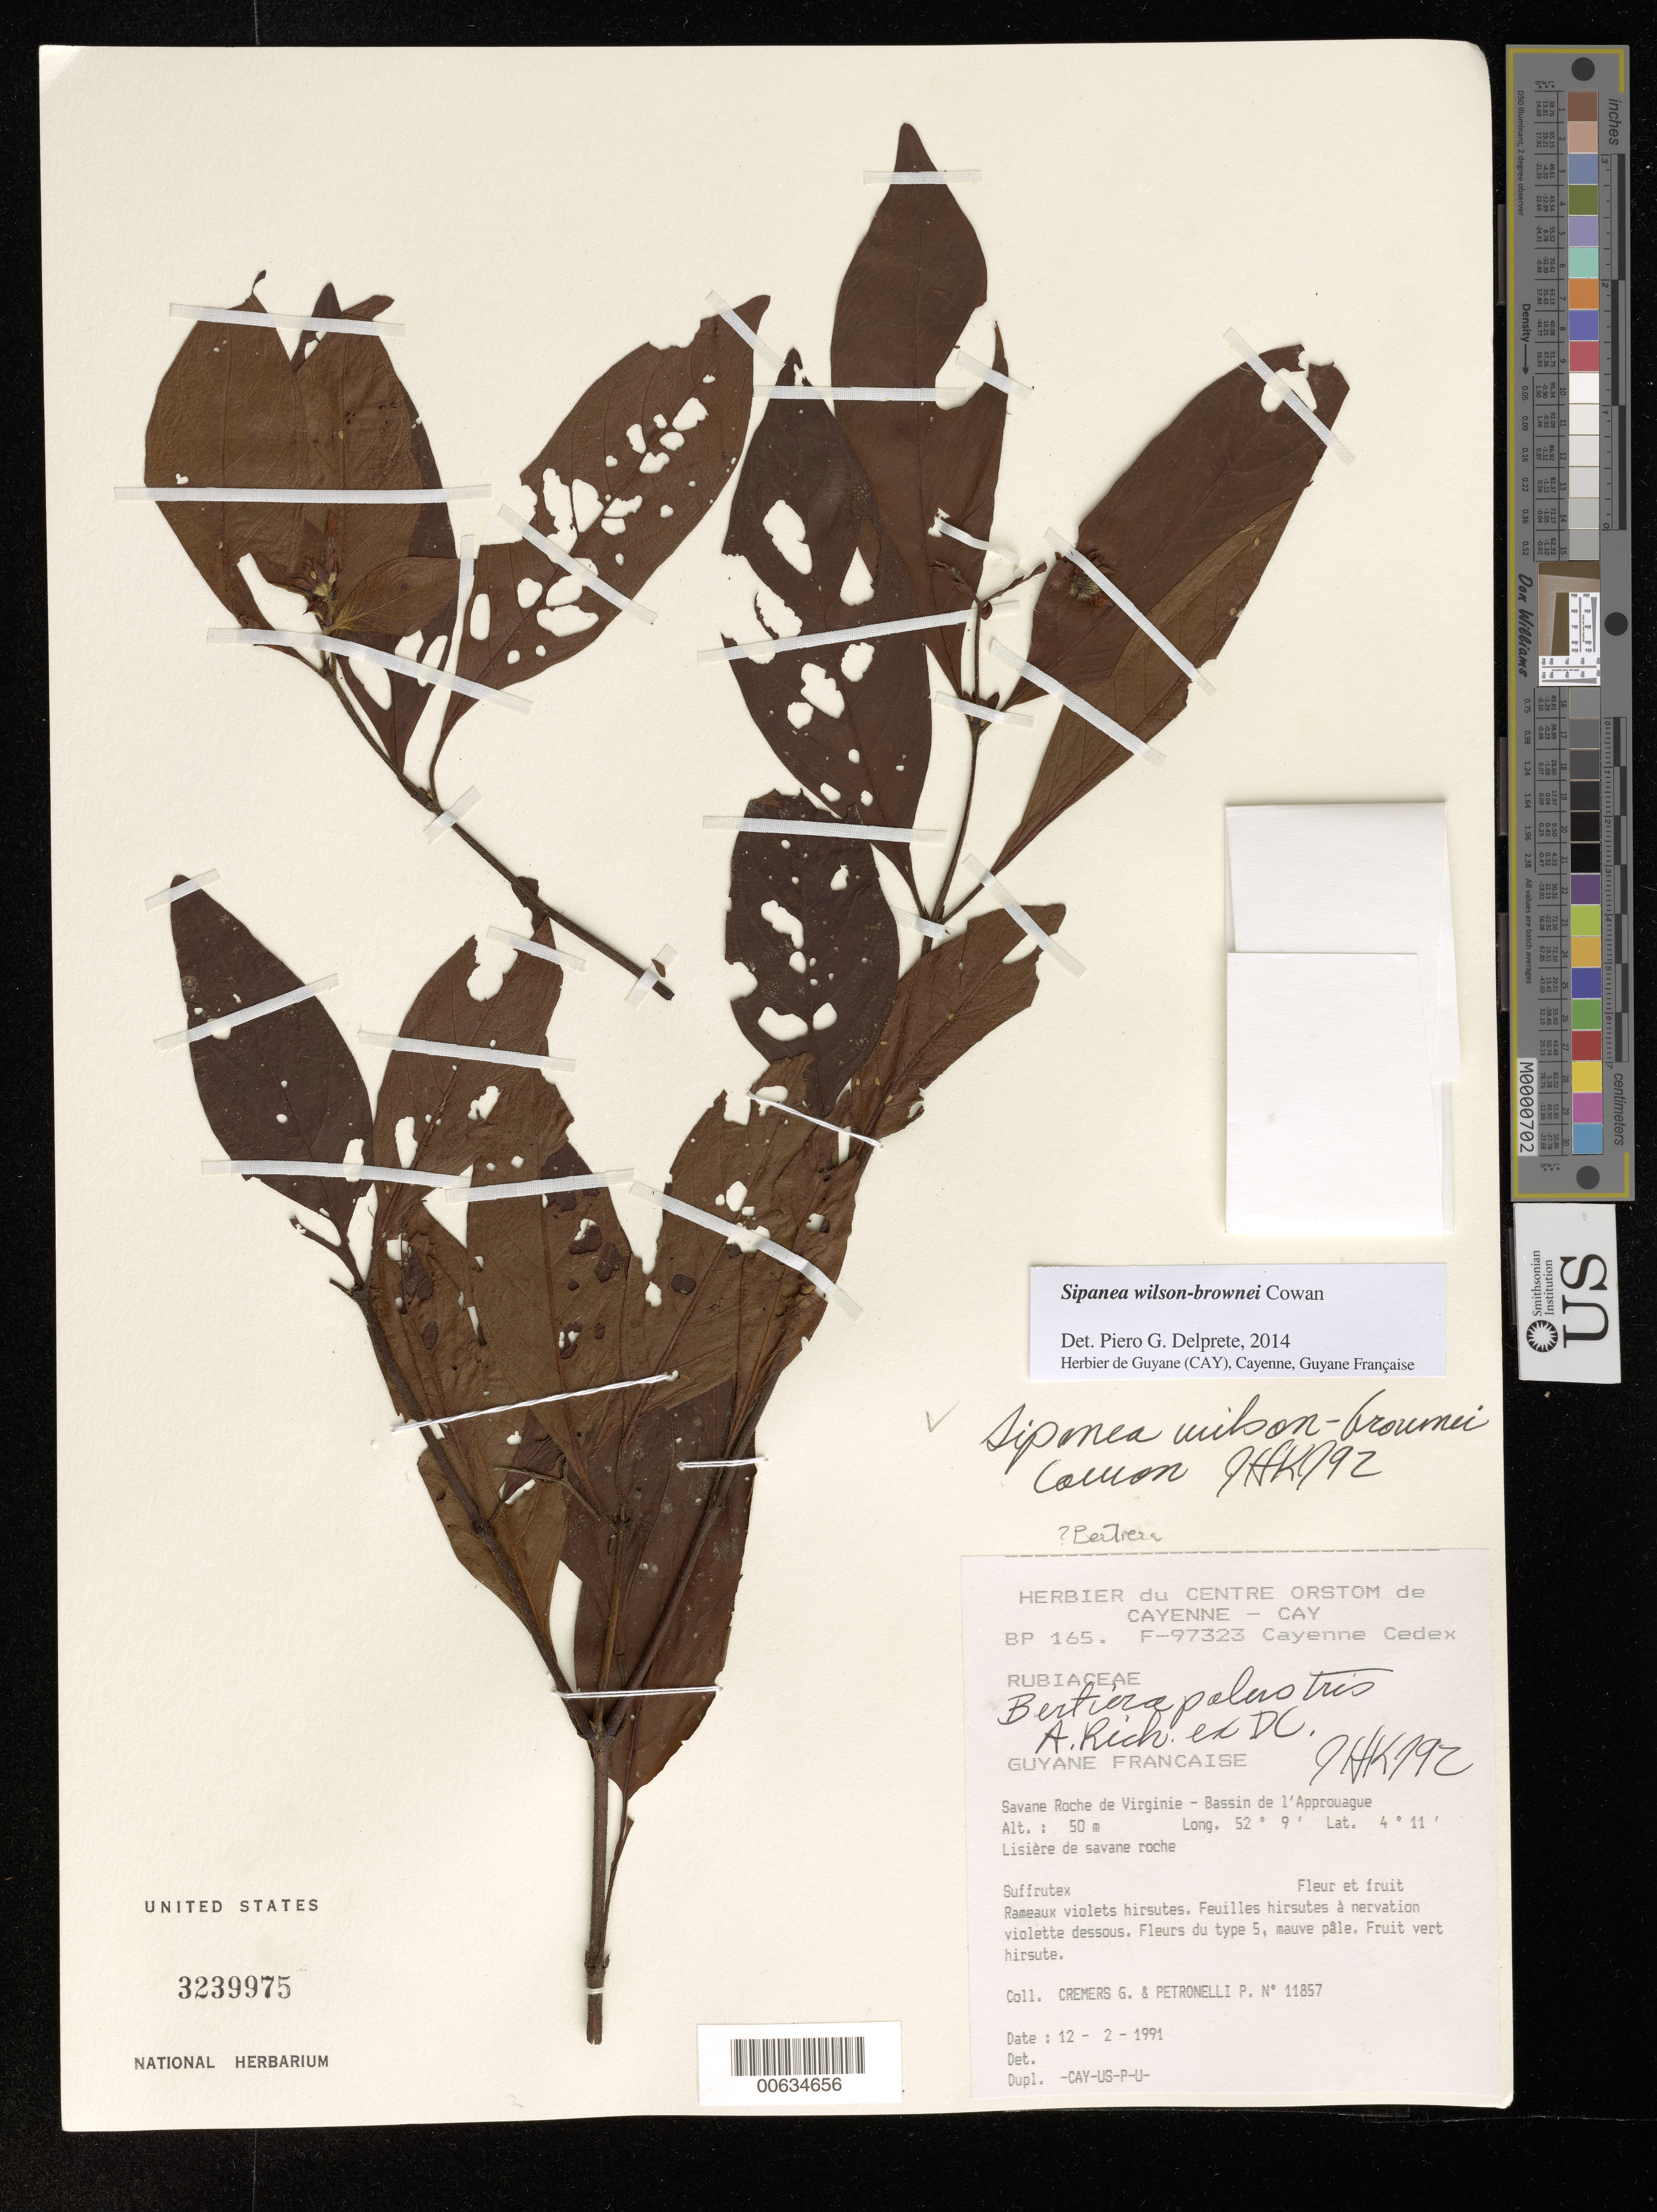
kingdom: Plantae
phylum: Tracheophyta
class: Magnoliopsida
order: Gentianales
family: Rubiaceae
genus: Sipanea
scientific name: Sipanea wilson-brownei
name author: R.S. Cowan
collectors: G. Cremers & P. Petronelli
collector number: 11857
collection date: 1991-02-12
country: French Guiana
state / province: Cayenne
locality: Savane Roche de Virginie - Bassin de l'Approuague.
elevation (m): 50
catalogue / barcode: US 3239975